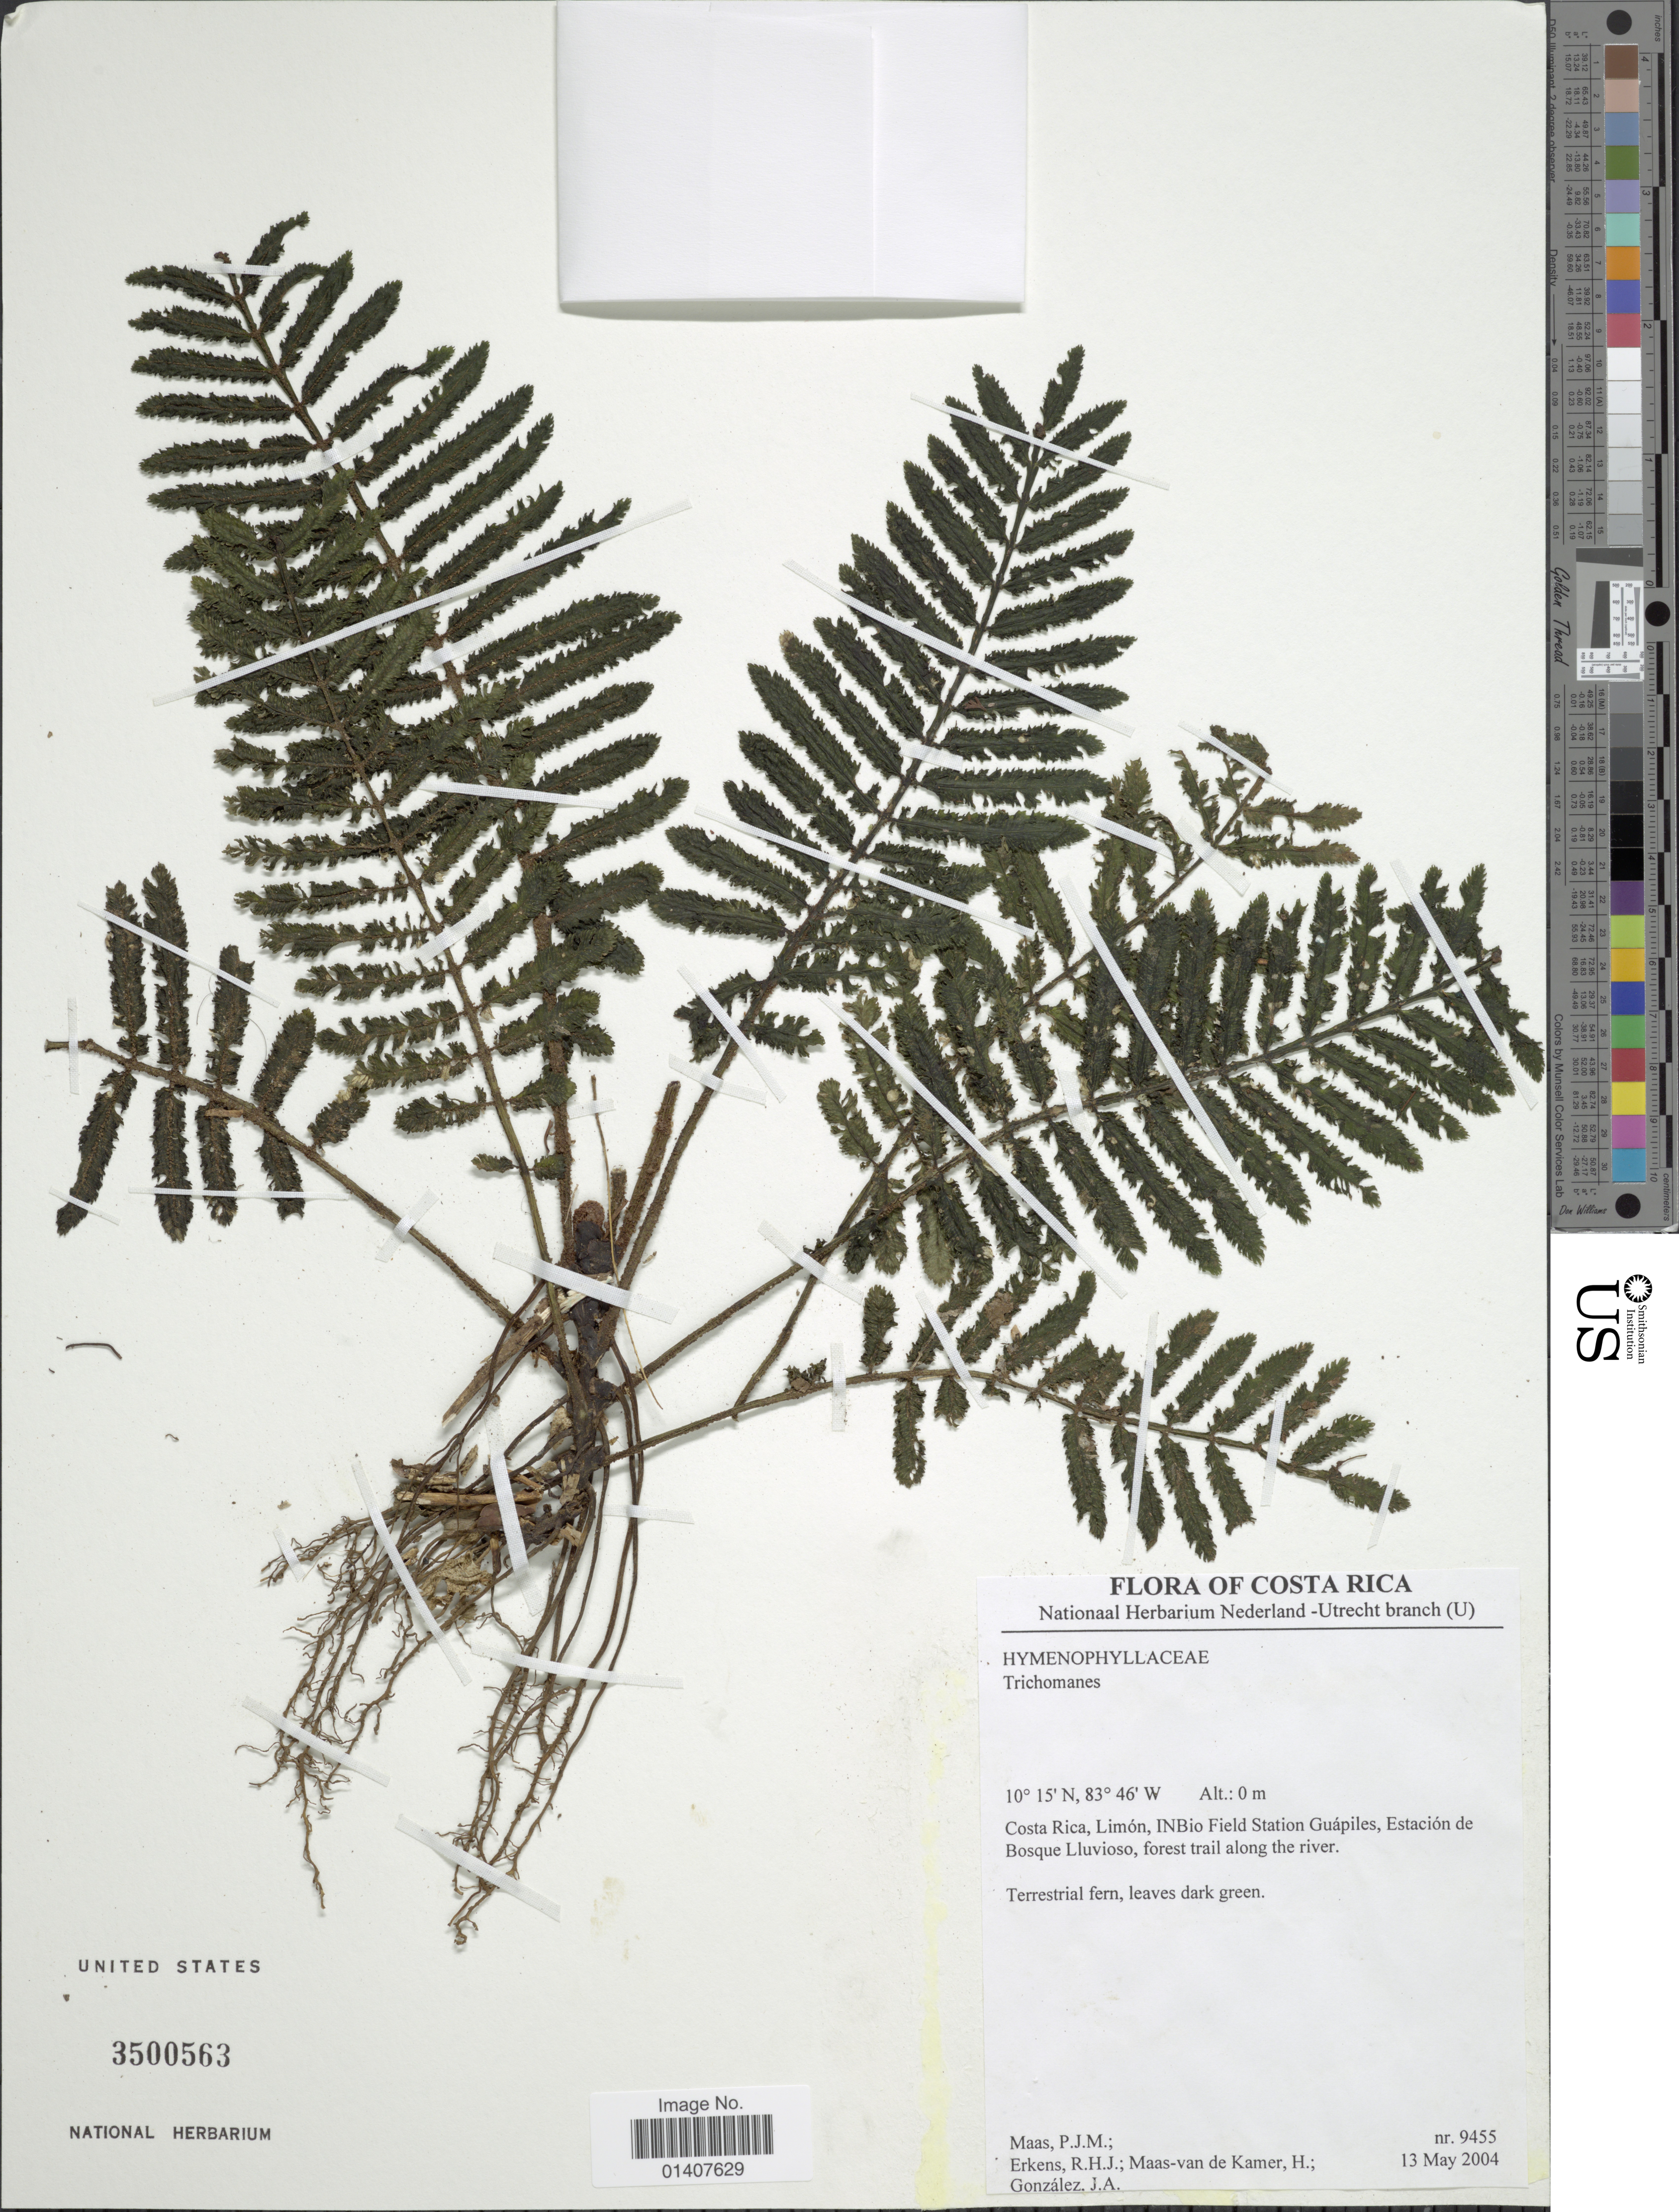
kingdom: Plantae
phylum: Tracheophyta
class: Polypodiopsida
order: Hymenophyllales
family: Hymenophyllaceae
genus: Trichomanes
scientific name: Trichomanes pellucens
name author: Kunze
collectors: P. Maas, R. Erkens, H. Maas van de Kamer & J. González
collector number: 9455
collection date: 2004-05-13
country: Costa Rica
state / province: Limón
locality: Costa Rica, Limon, INBio Field station Guápiles, Estacion de Bosque Lluvioso, forest trail along trail river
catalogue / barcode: US 3500563